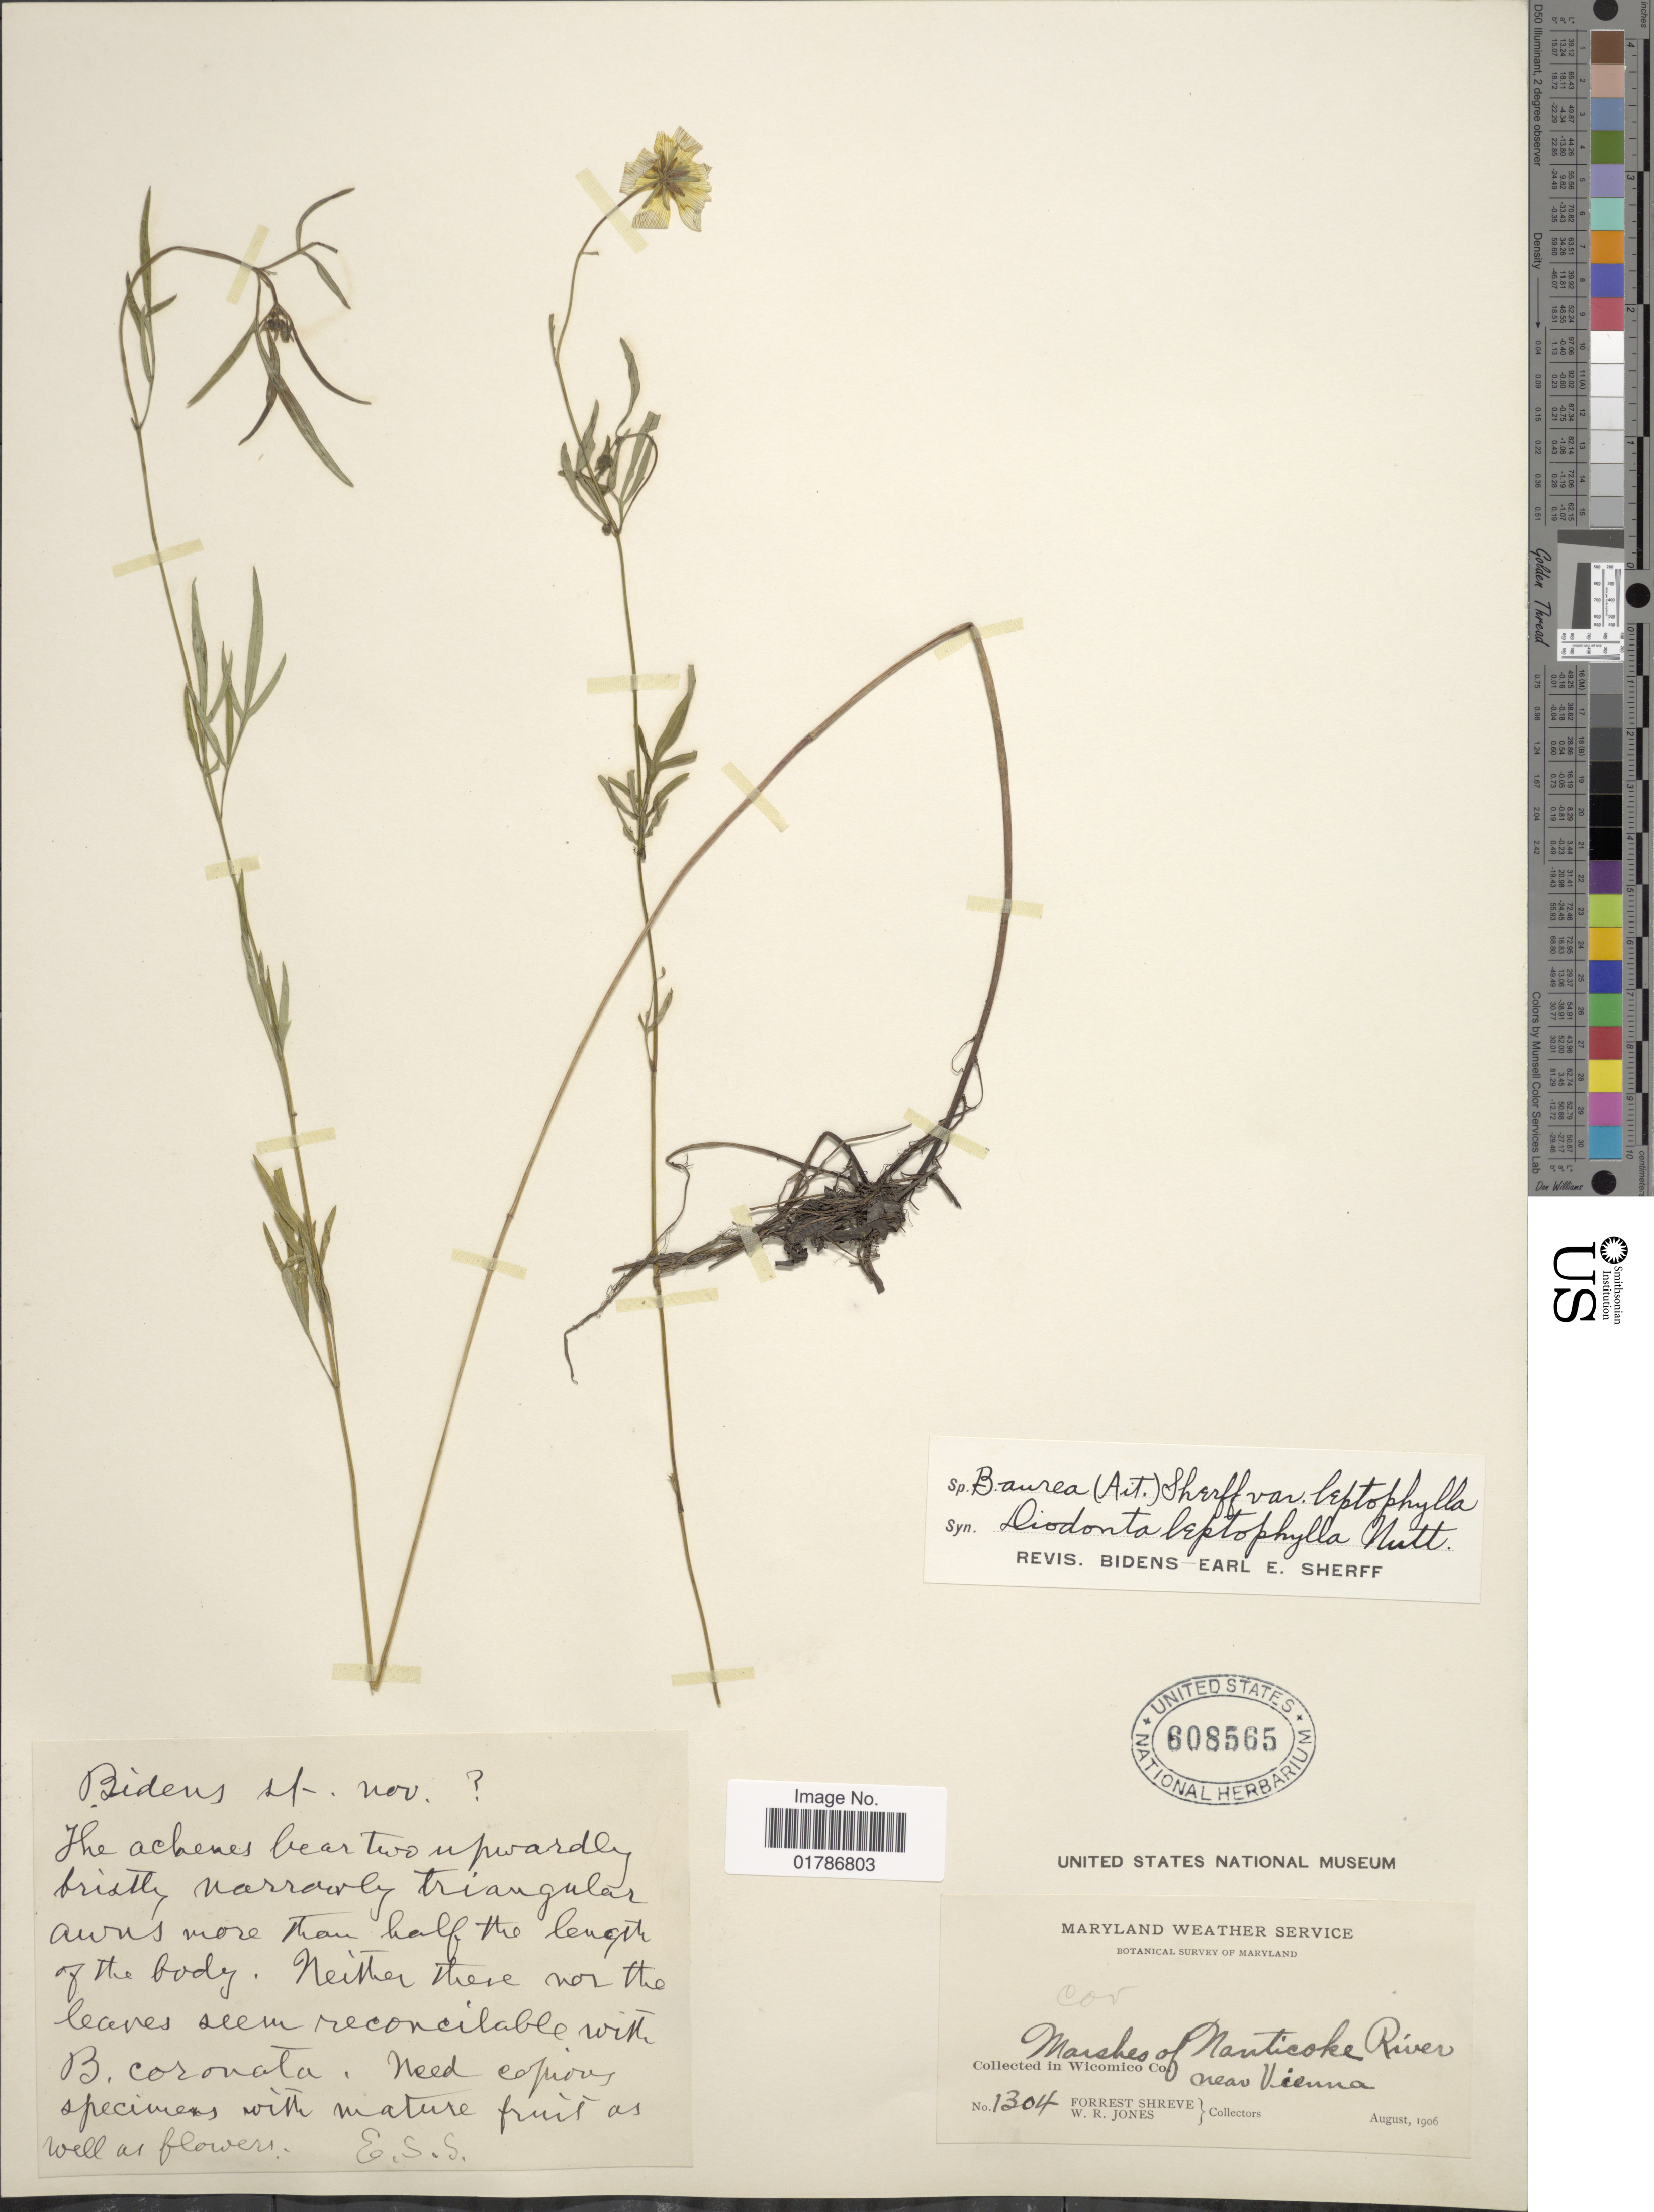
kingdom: Plantae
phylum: Tracheophyta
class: Magnoliopsida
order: Asterales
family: Asteraceae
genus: Bidens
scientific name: Bidens mitis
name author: (Michx.) Sherff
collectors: F. Shreve & W. R. Jones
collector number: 1304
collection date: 1906-08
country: United States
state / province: Maryland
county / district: Wicomico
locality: Maryland Weather Service, Marshes of Nanticoke River, In Wicomico Co., near Vienna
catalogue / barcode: US 608565